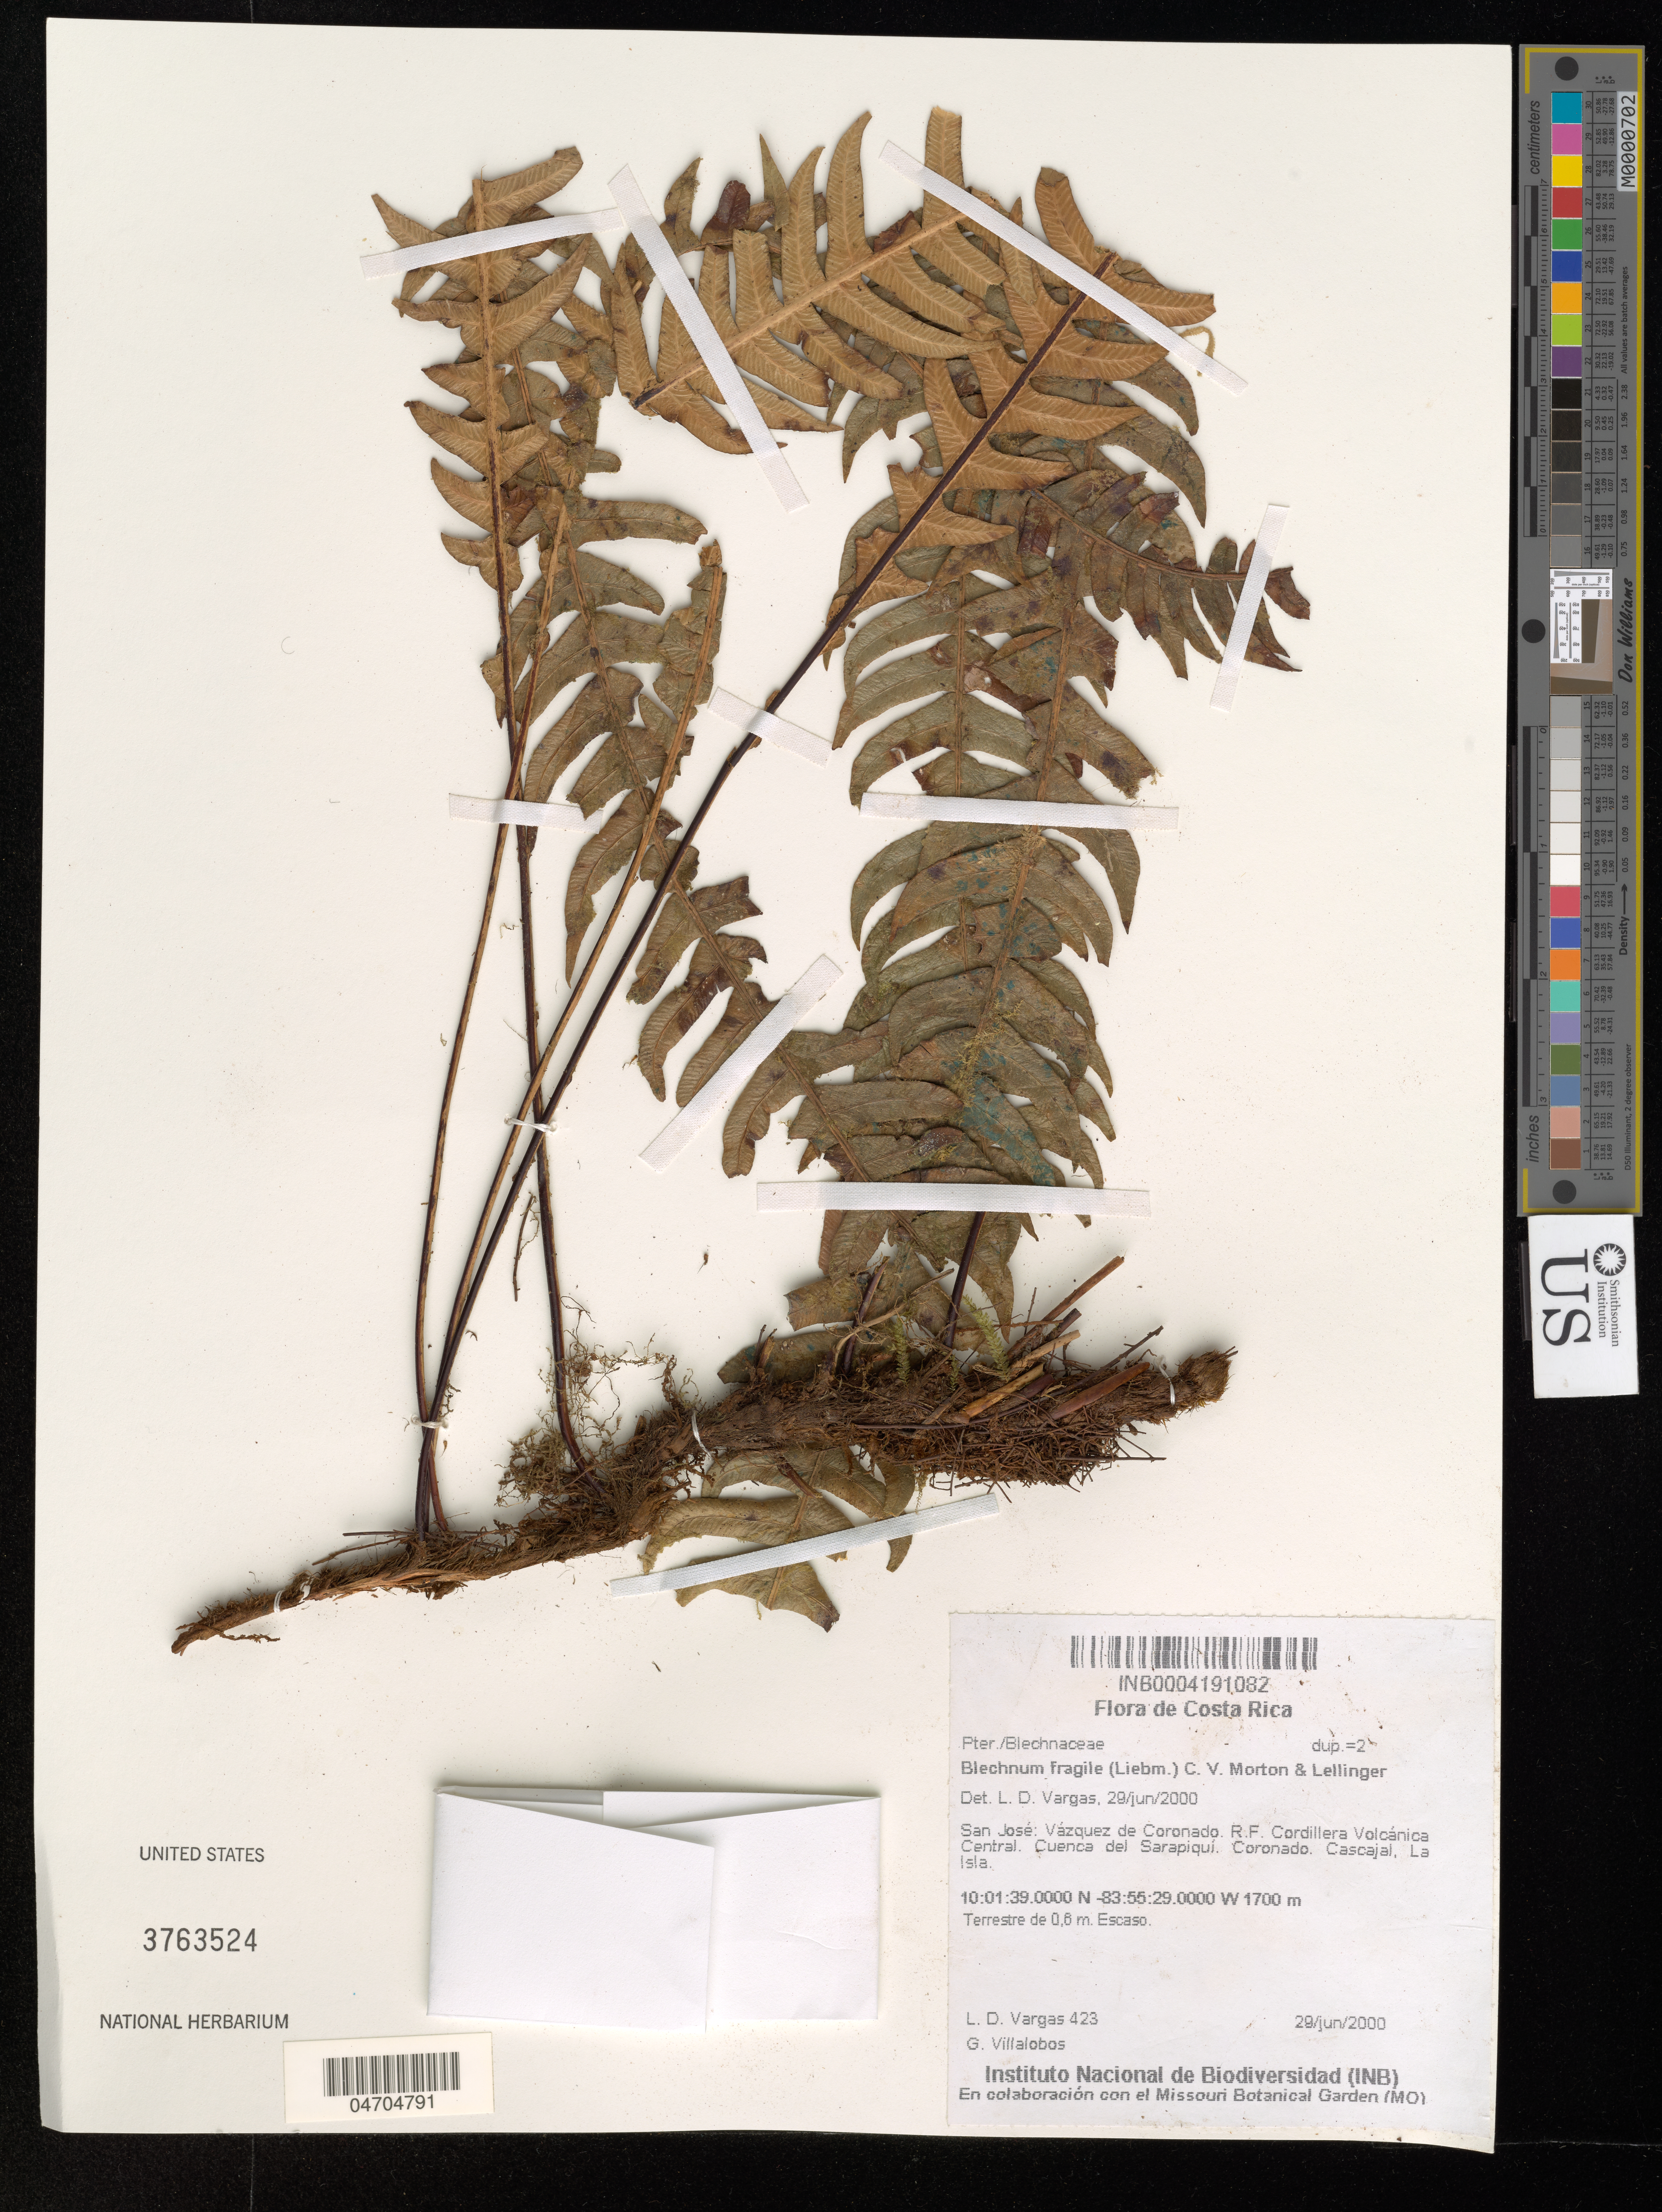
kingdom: Plantae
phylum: Tracheophyta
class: Polypodiopsida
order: Polypodiales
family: Blechnaceae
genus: Blechnum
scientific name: Blechnum fragile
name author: (Liebm.) C.V. Morton & Lellinger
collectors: L. Vargas & G. Villalobos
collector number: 423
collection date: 2000-06-29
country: Costa Rica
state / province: San José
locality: Vázquez de Coronado. R. F. Cordillera Volcánica Central. Cuenca del Sarapiquí. Coronado. Cascajal, La Isla.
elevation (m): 1700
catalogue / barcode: US 3763524